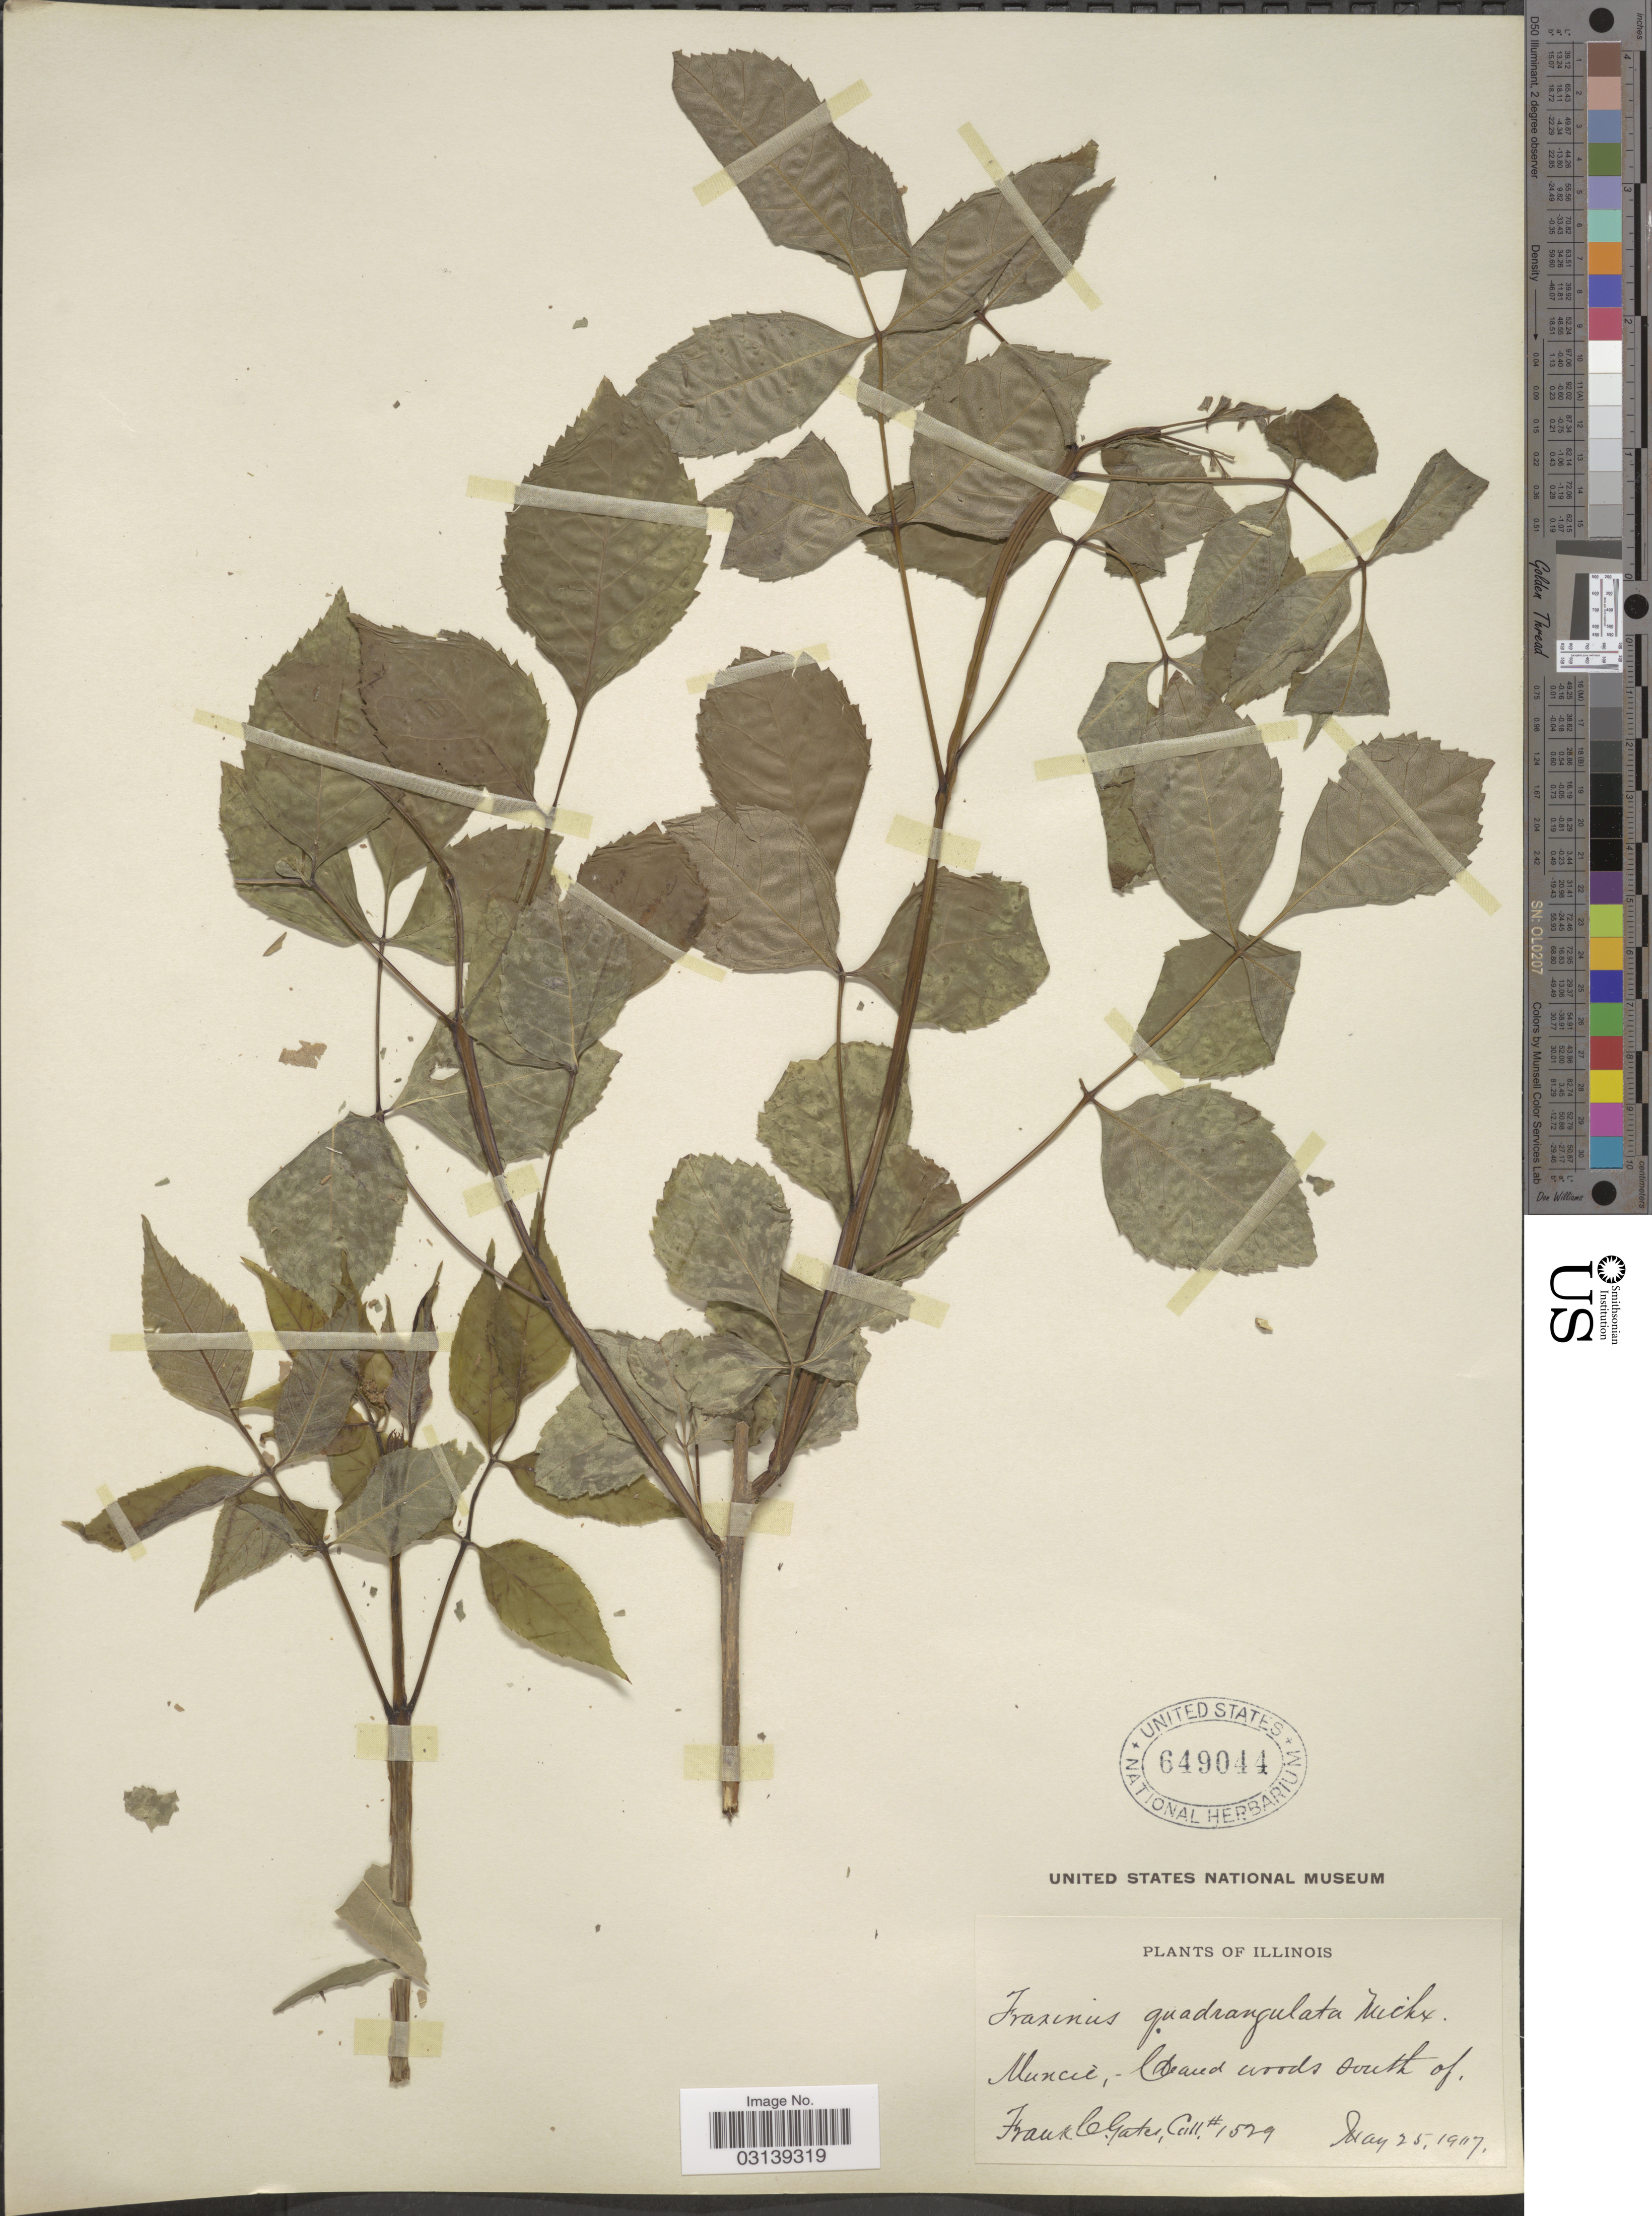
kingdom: Plantae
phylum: Tracheophyta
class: Magnoliopsida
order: Lamiales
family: Oleaceae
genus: Fraxinus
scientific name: Fraxinus quadrangulata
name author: Michx.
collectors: F. C. Gates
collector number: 1529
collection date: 1907-05-25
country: United States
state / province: Illinois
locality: Muncie, Cleared woods south of.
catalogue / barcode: US 649044